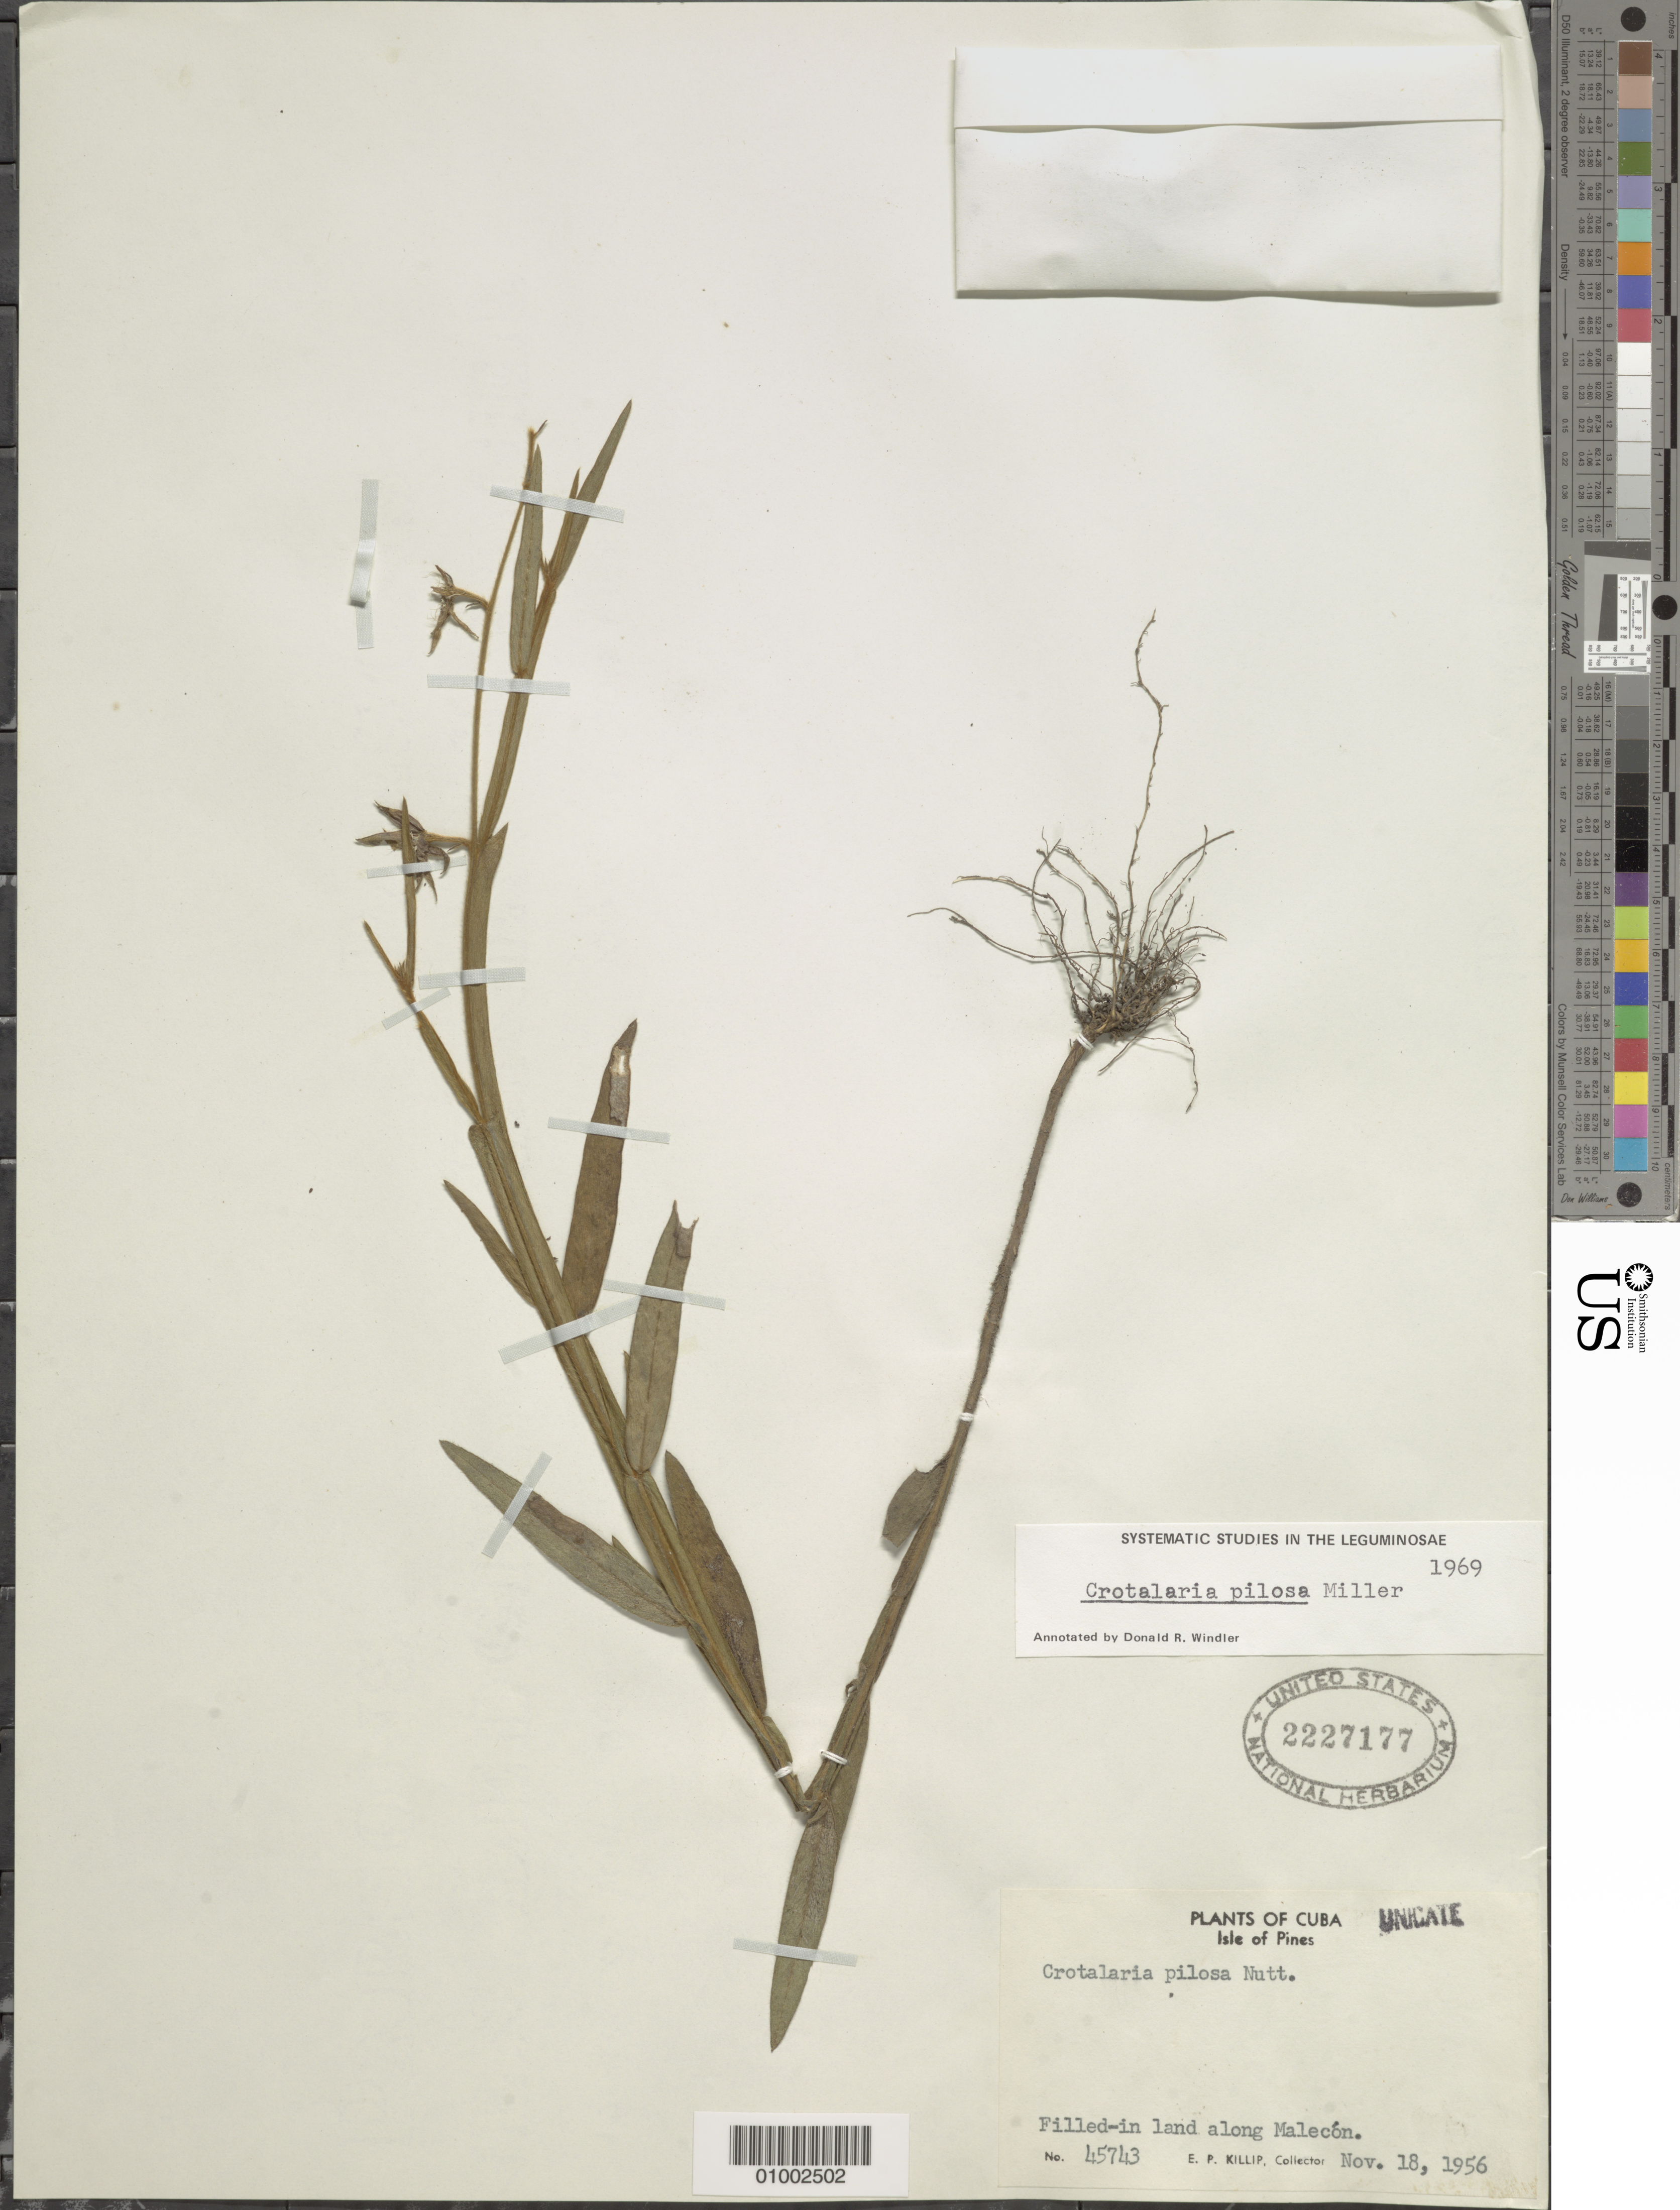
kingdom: Plantae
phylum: Tracheophyta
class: Magnoliopsida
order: Fabales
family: Fabaceae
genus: Crotalaria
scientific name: Crotalaria pilosa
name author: Mill.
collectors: E. P. Killip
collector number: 45743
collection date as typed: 18 Nov 1956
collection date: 1956-11-18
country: Cuba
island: Isla de la Juventud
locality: along Malecon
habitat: Filled-in land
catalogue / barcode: US 2227177